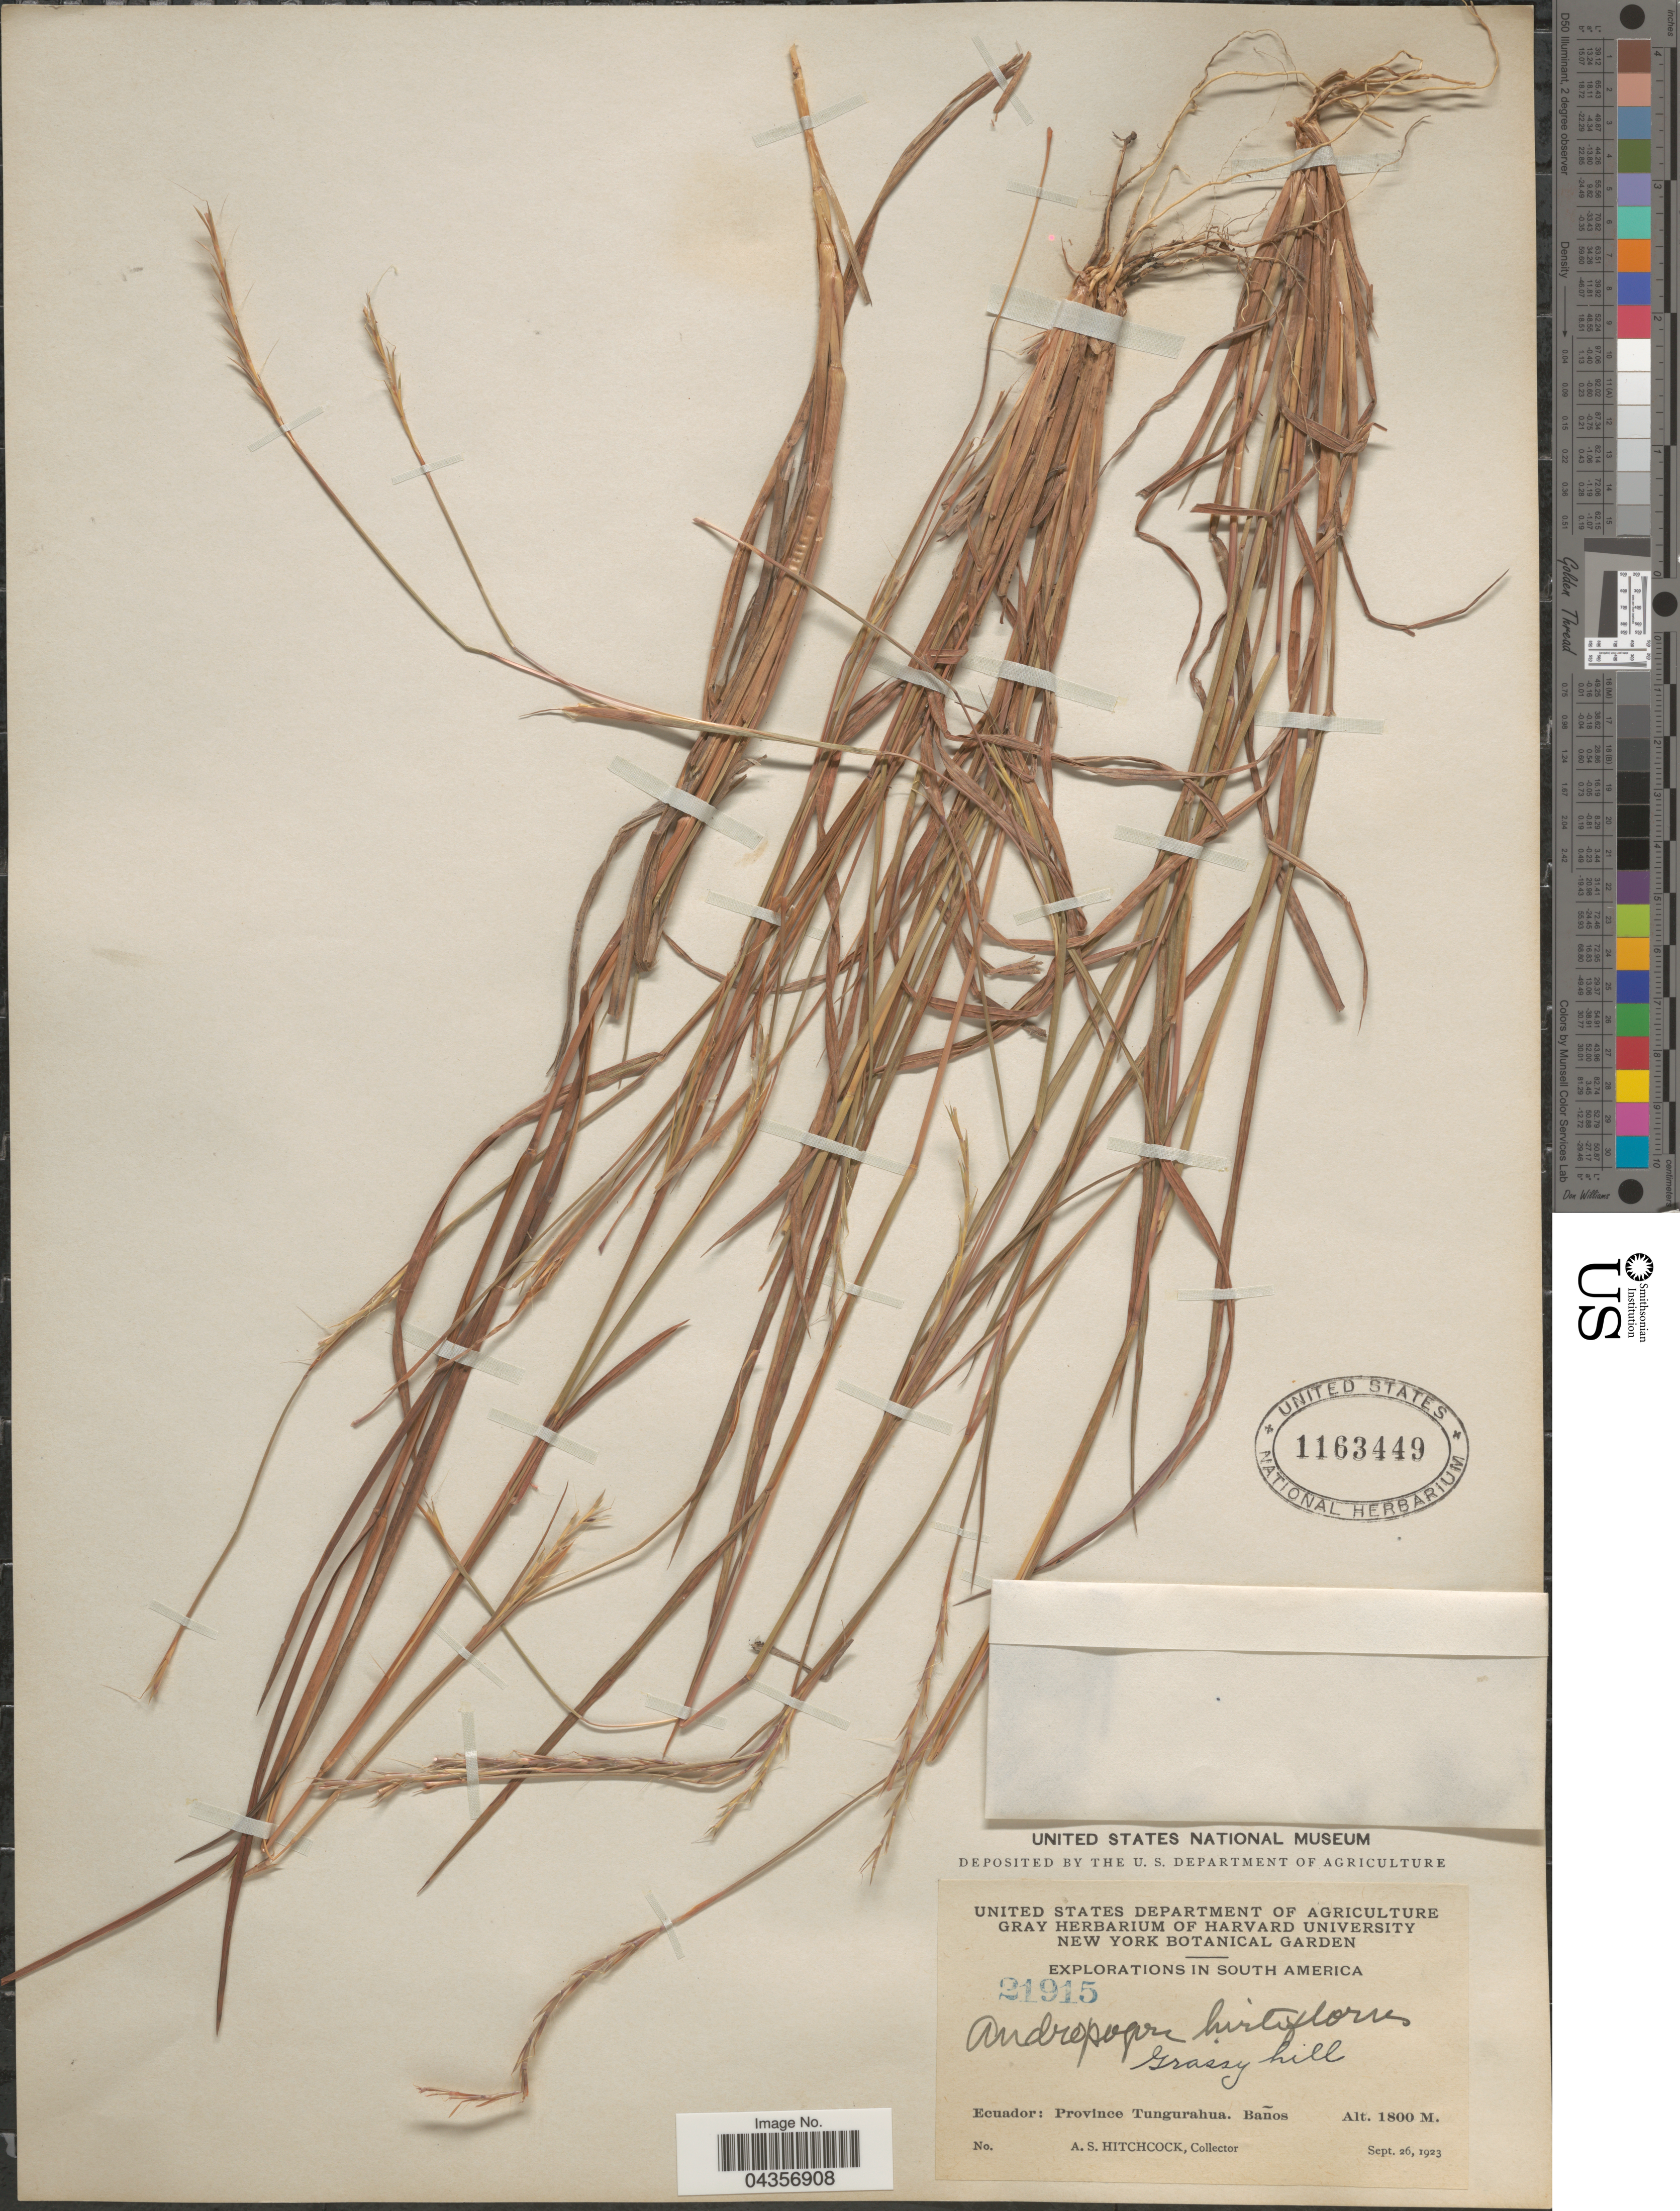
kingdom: Plantae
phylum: Tracheophyta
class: Liliopsida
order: Poales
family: Poaceae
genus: Schizachyrium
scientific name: Schizachyrium sanguineum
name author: (Retz.) Alston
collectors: A. S. Hitchcock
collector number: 21915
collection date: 1923-09-26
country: Ecuador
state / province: Tungurahua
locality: Explorations in South America. Baños.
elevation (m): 1800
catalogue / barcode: US 1163449